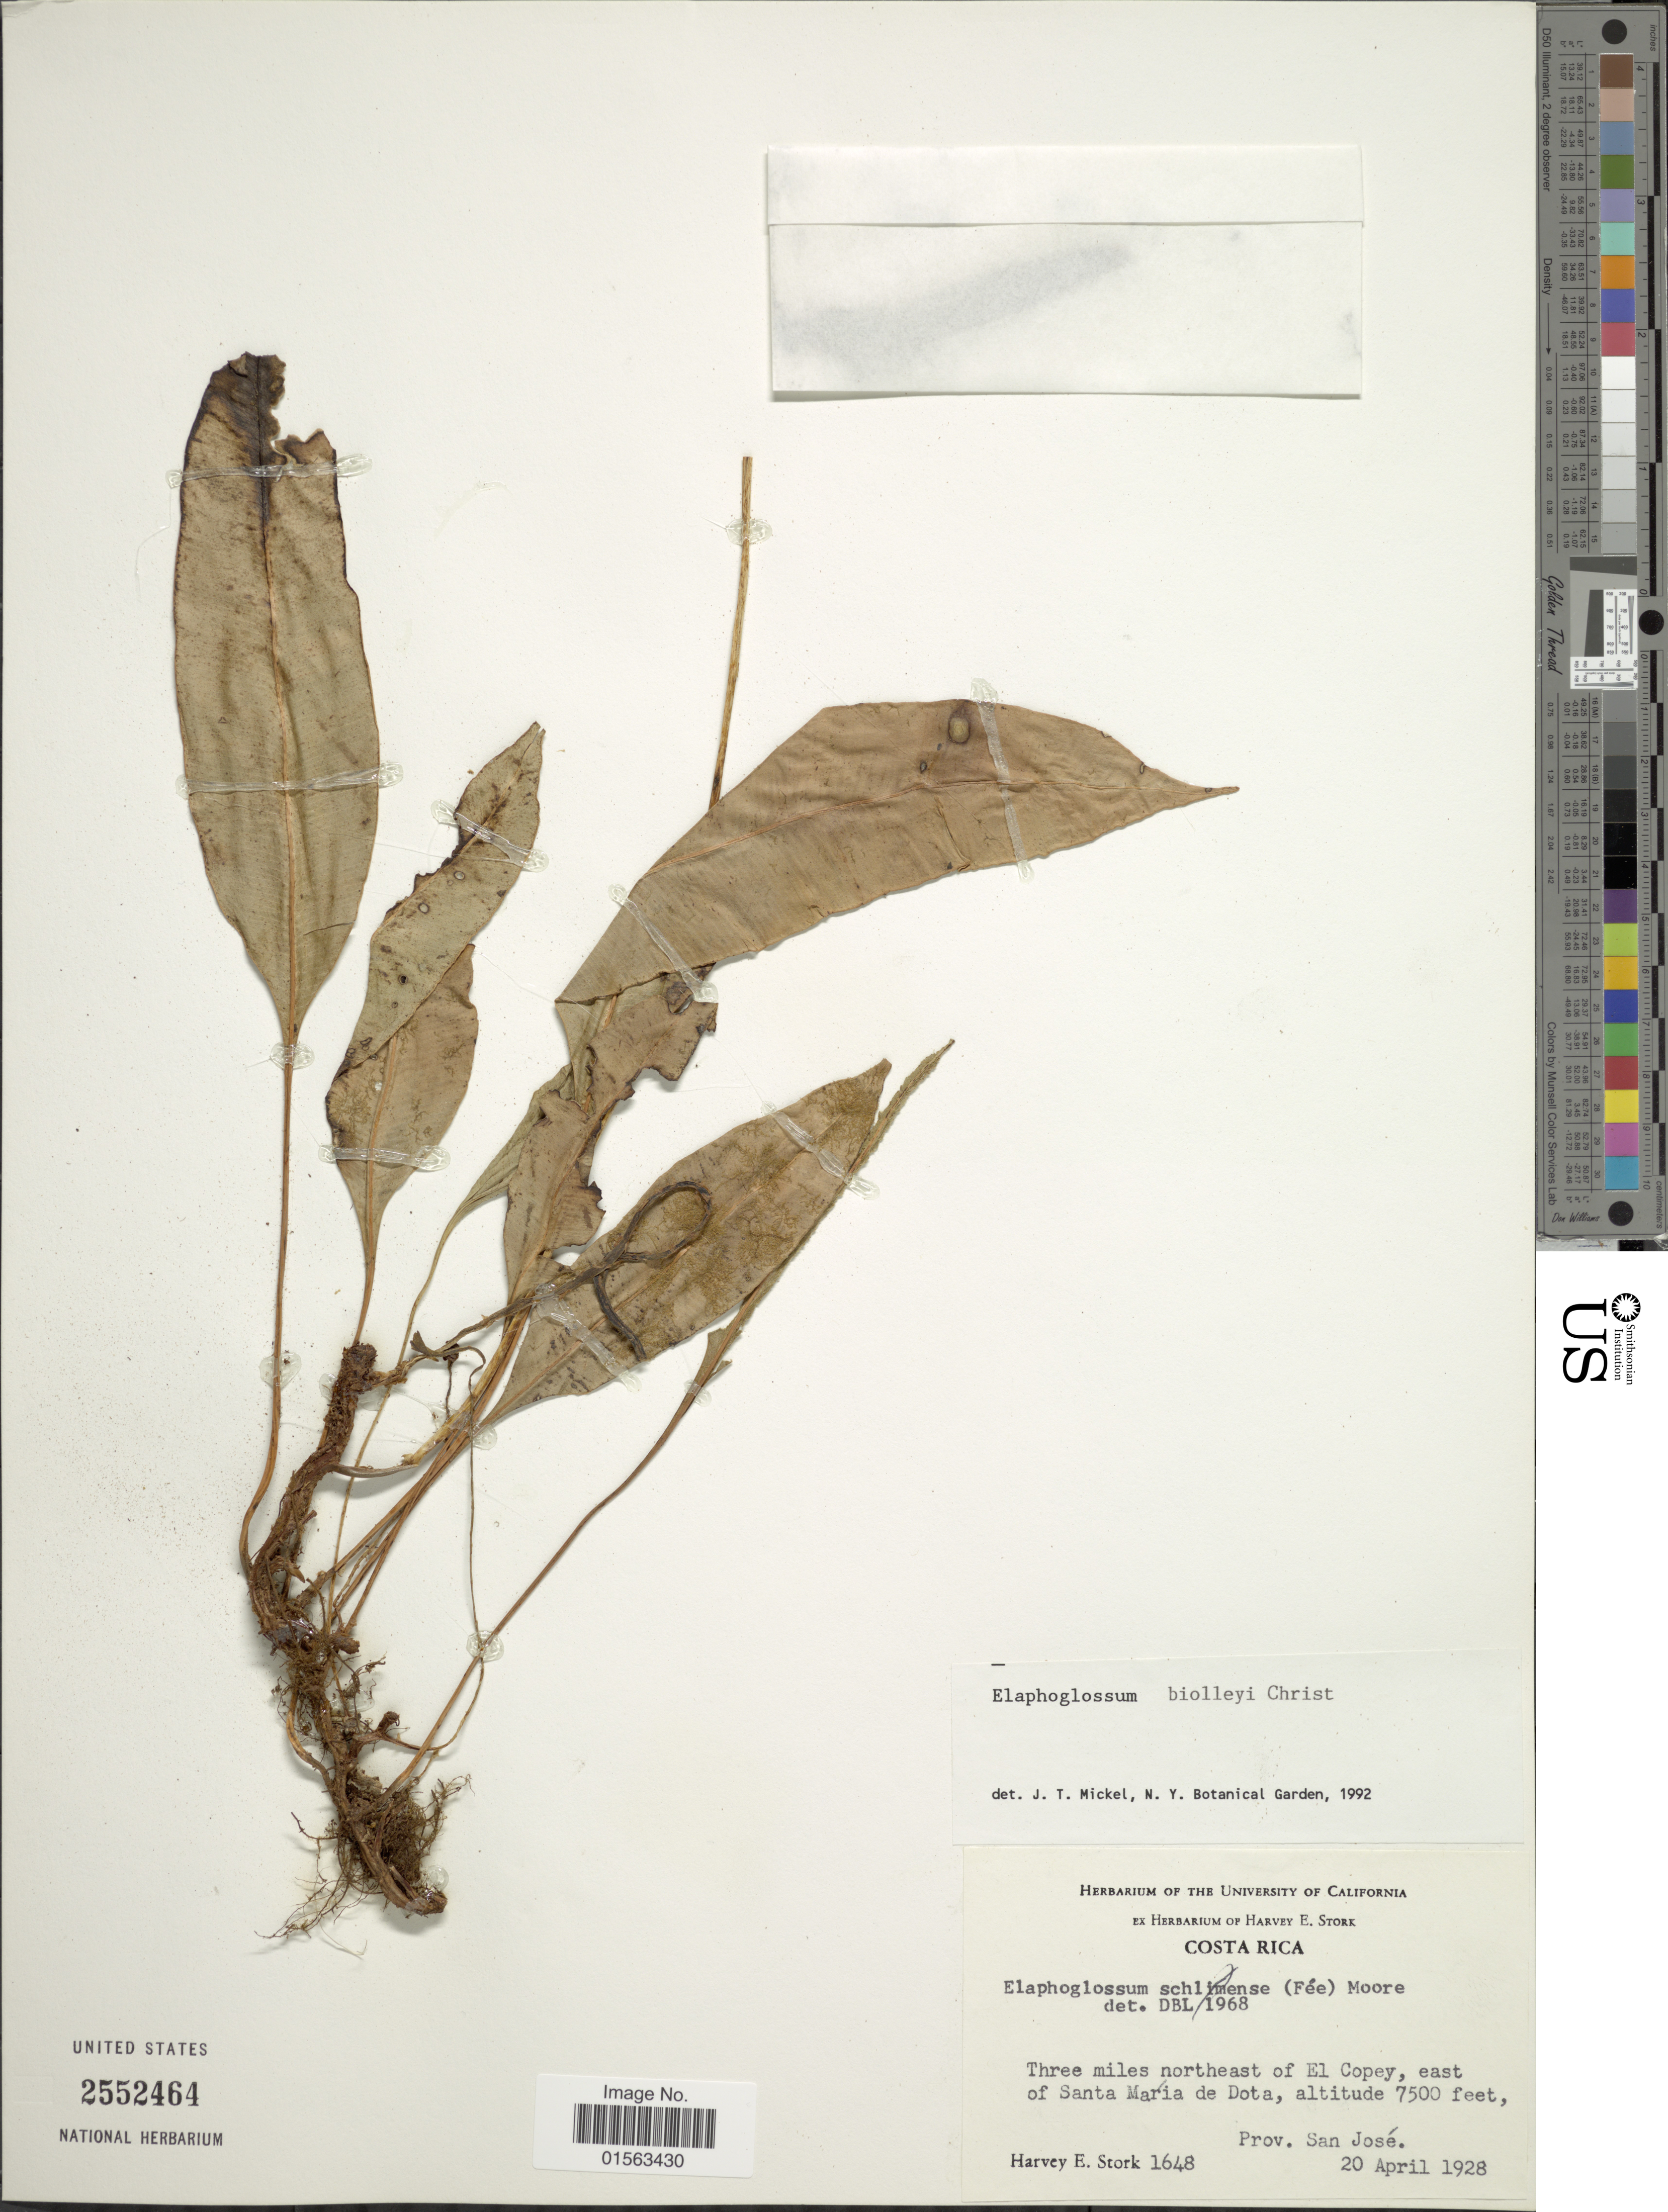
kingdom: Plantae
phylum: Tracheophyta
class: Polypodiopsida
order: Polypodiales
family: Dryopteridaceae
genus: Elaphoglossum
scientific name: Elaphoglossum biolleyi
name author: Christ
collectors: H. E. Stork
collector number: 1648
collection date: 1928-04-20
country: Costa Rica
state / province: San José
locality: Three miles northeast of El Copey, east of Santa Maria de Dota, Prov. San Jose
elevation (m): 2286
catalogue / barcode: US 2552464